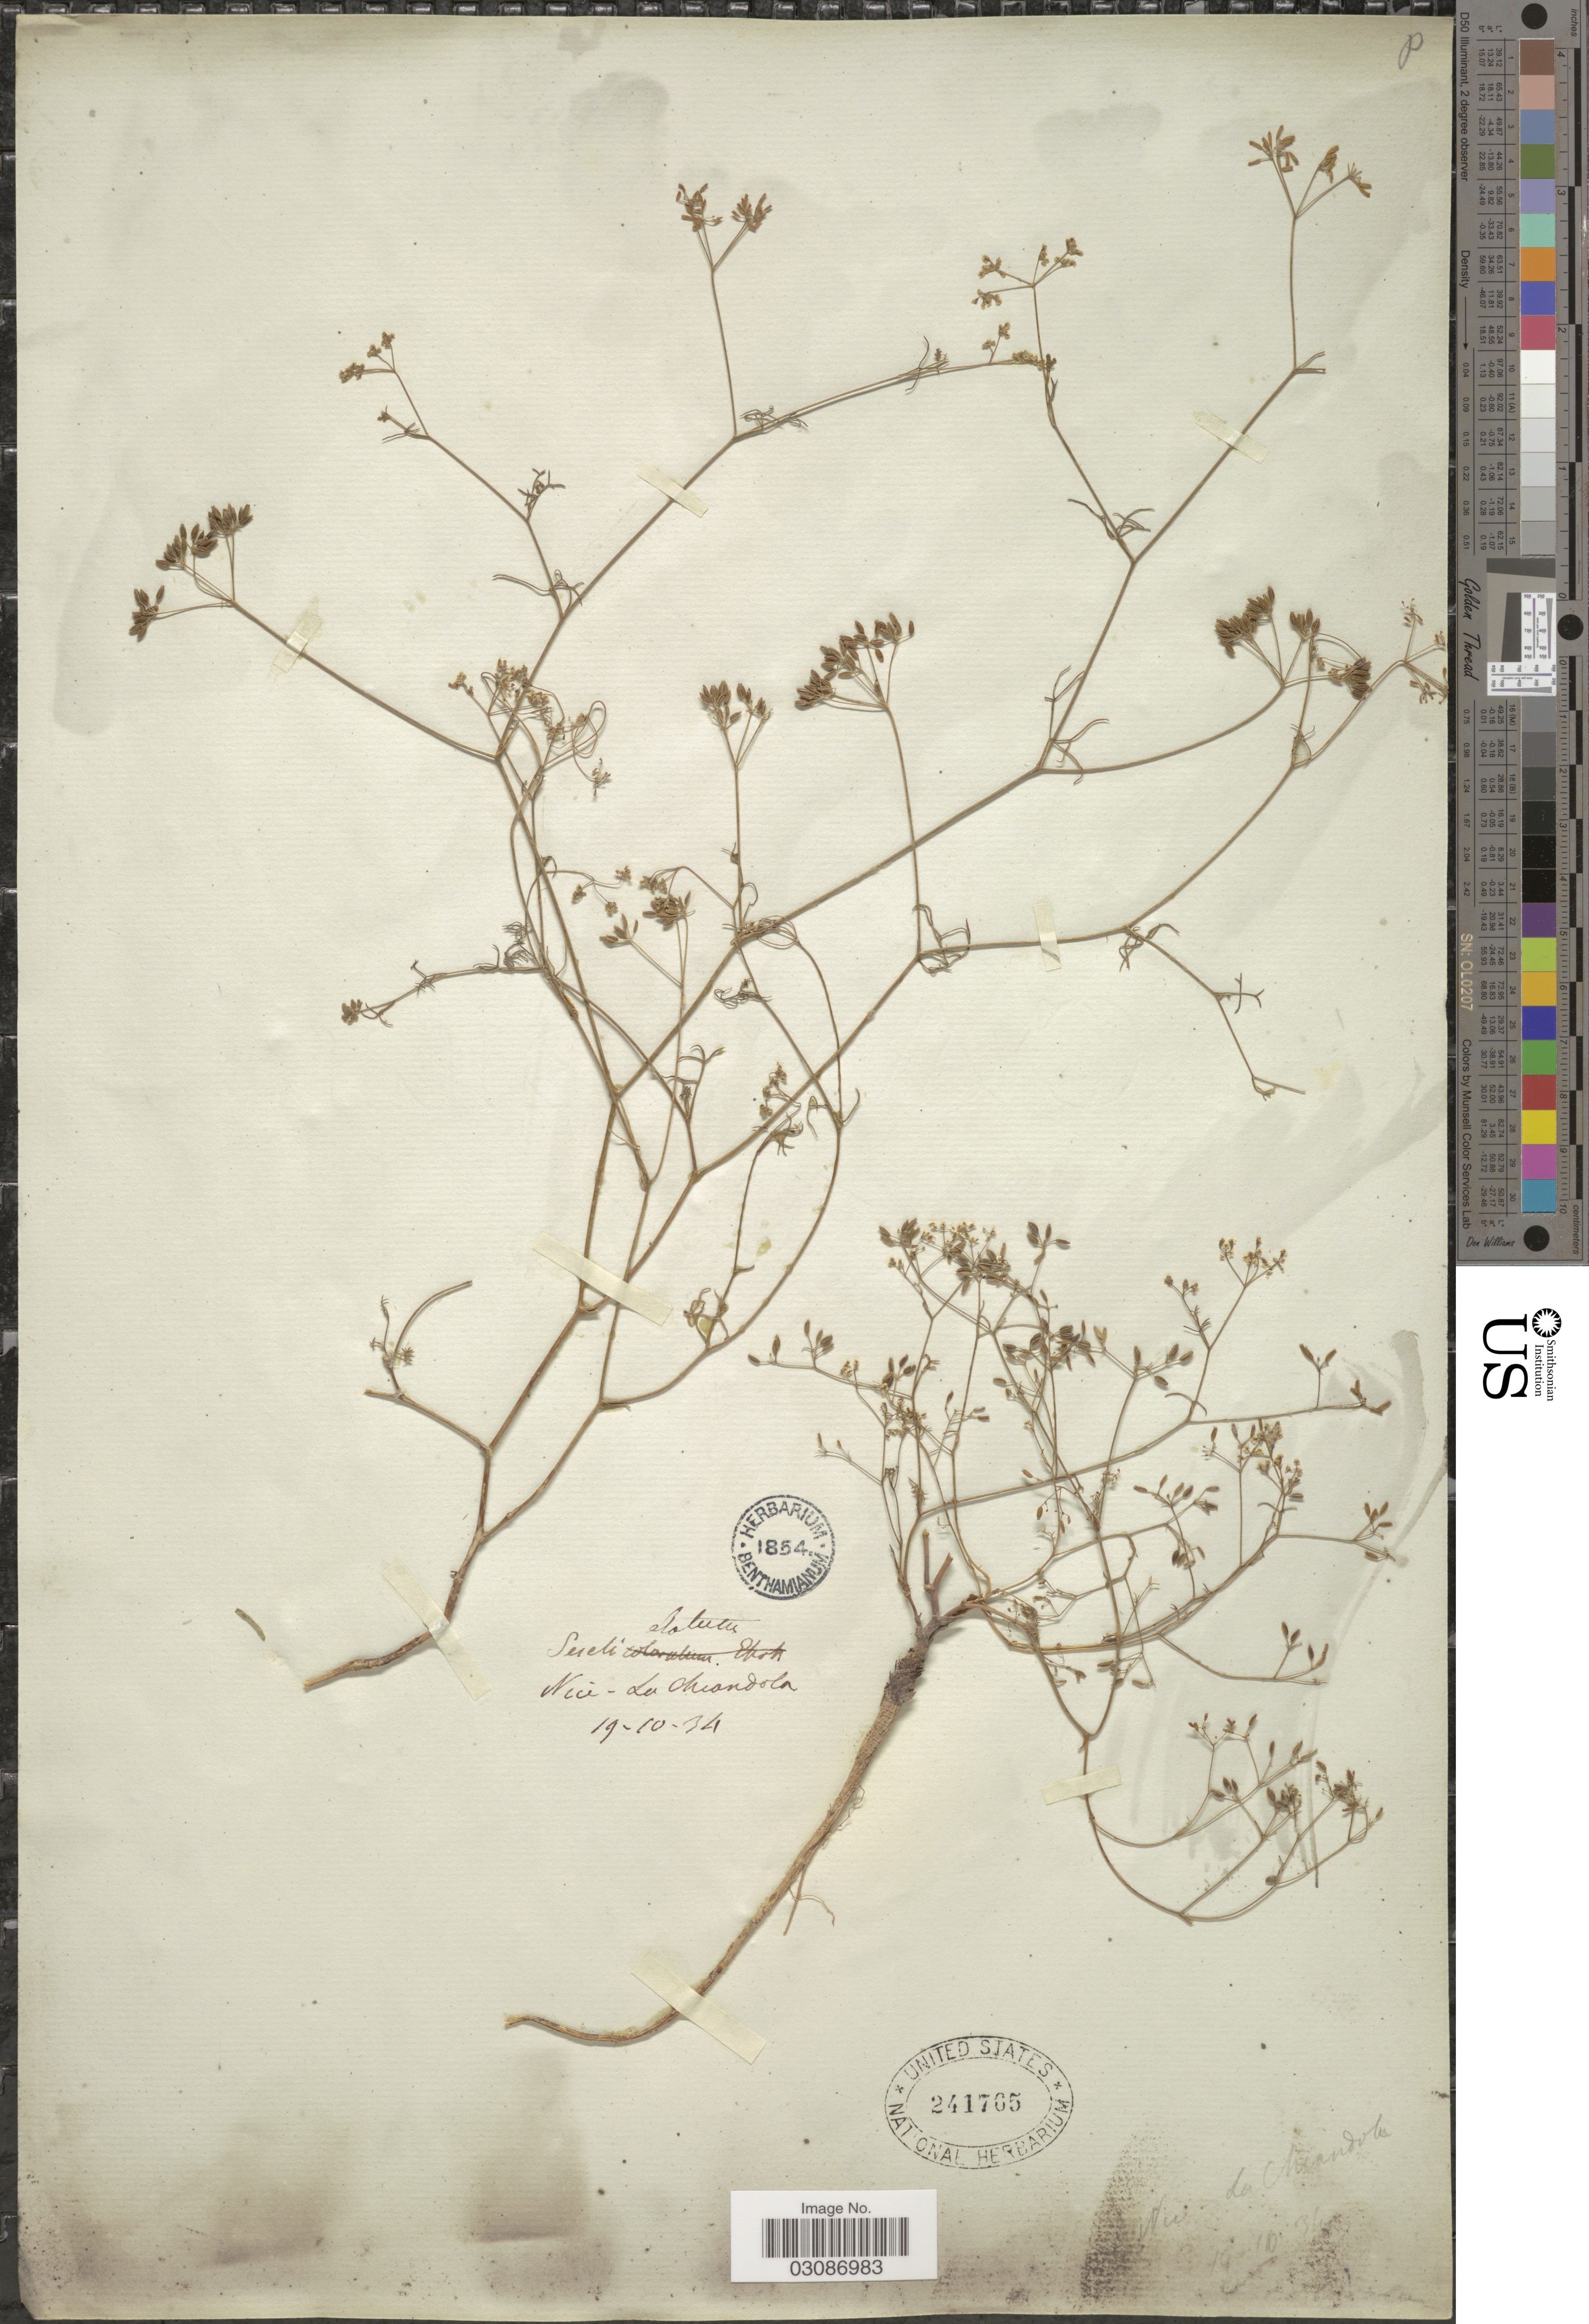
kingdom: Plantae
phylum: Tracheophyta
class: Magnoliopsida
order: Apiales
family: Apiaceae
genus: Seseli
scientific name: Seseli elatum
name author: L.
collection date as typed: Transcribed d/m/y: 19/10/34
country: France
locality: Nice - La Chiandola.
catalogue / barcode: US 241765